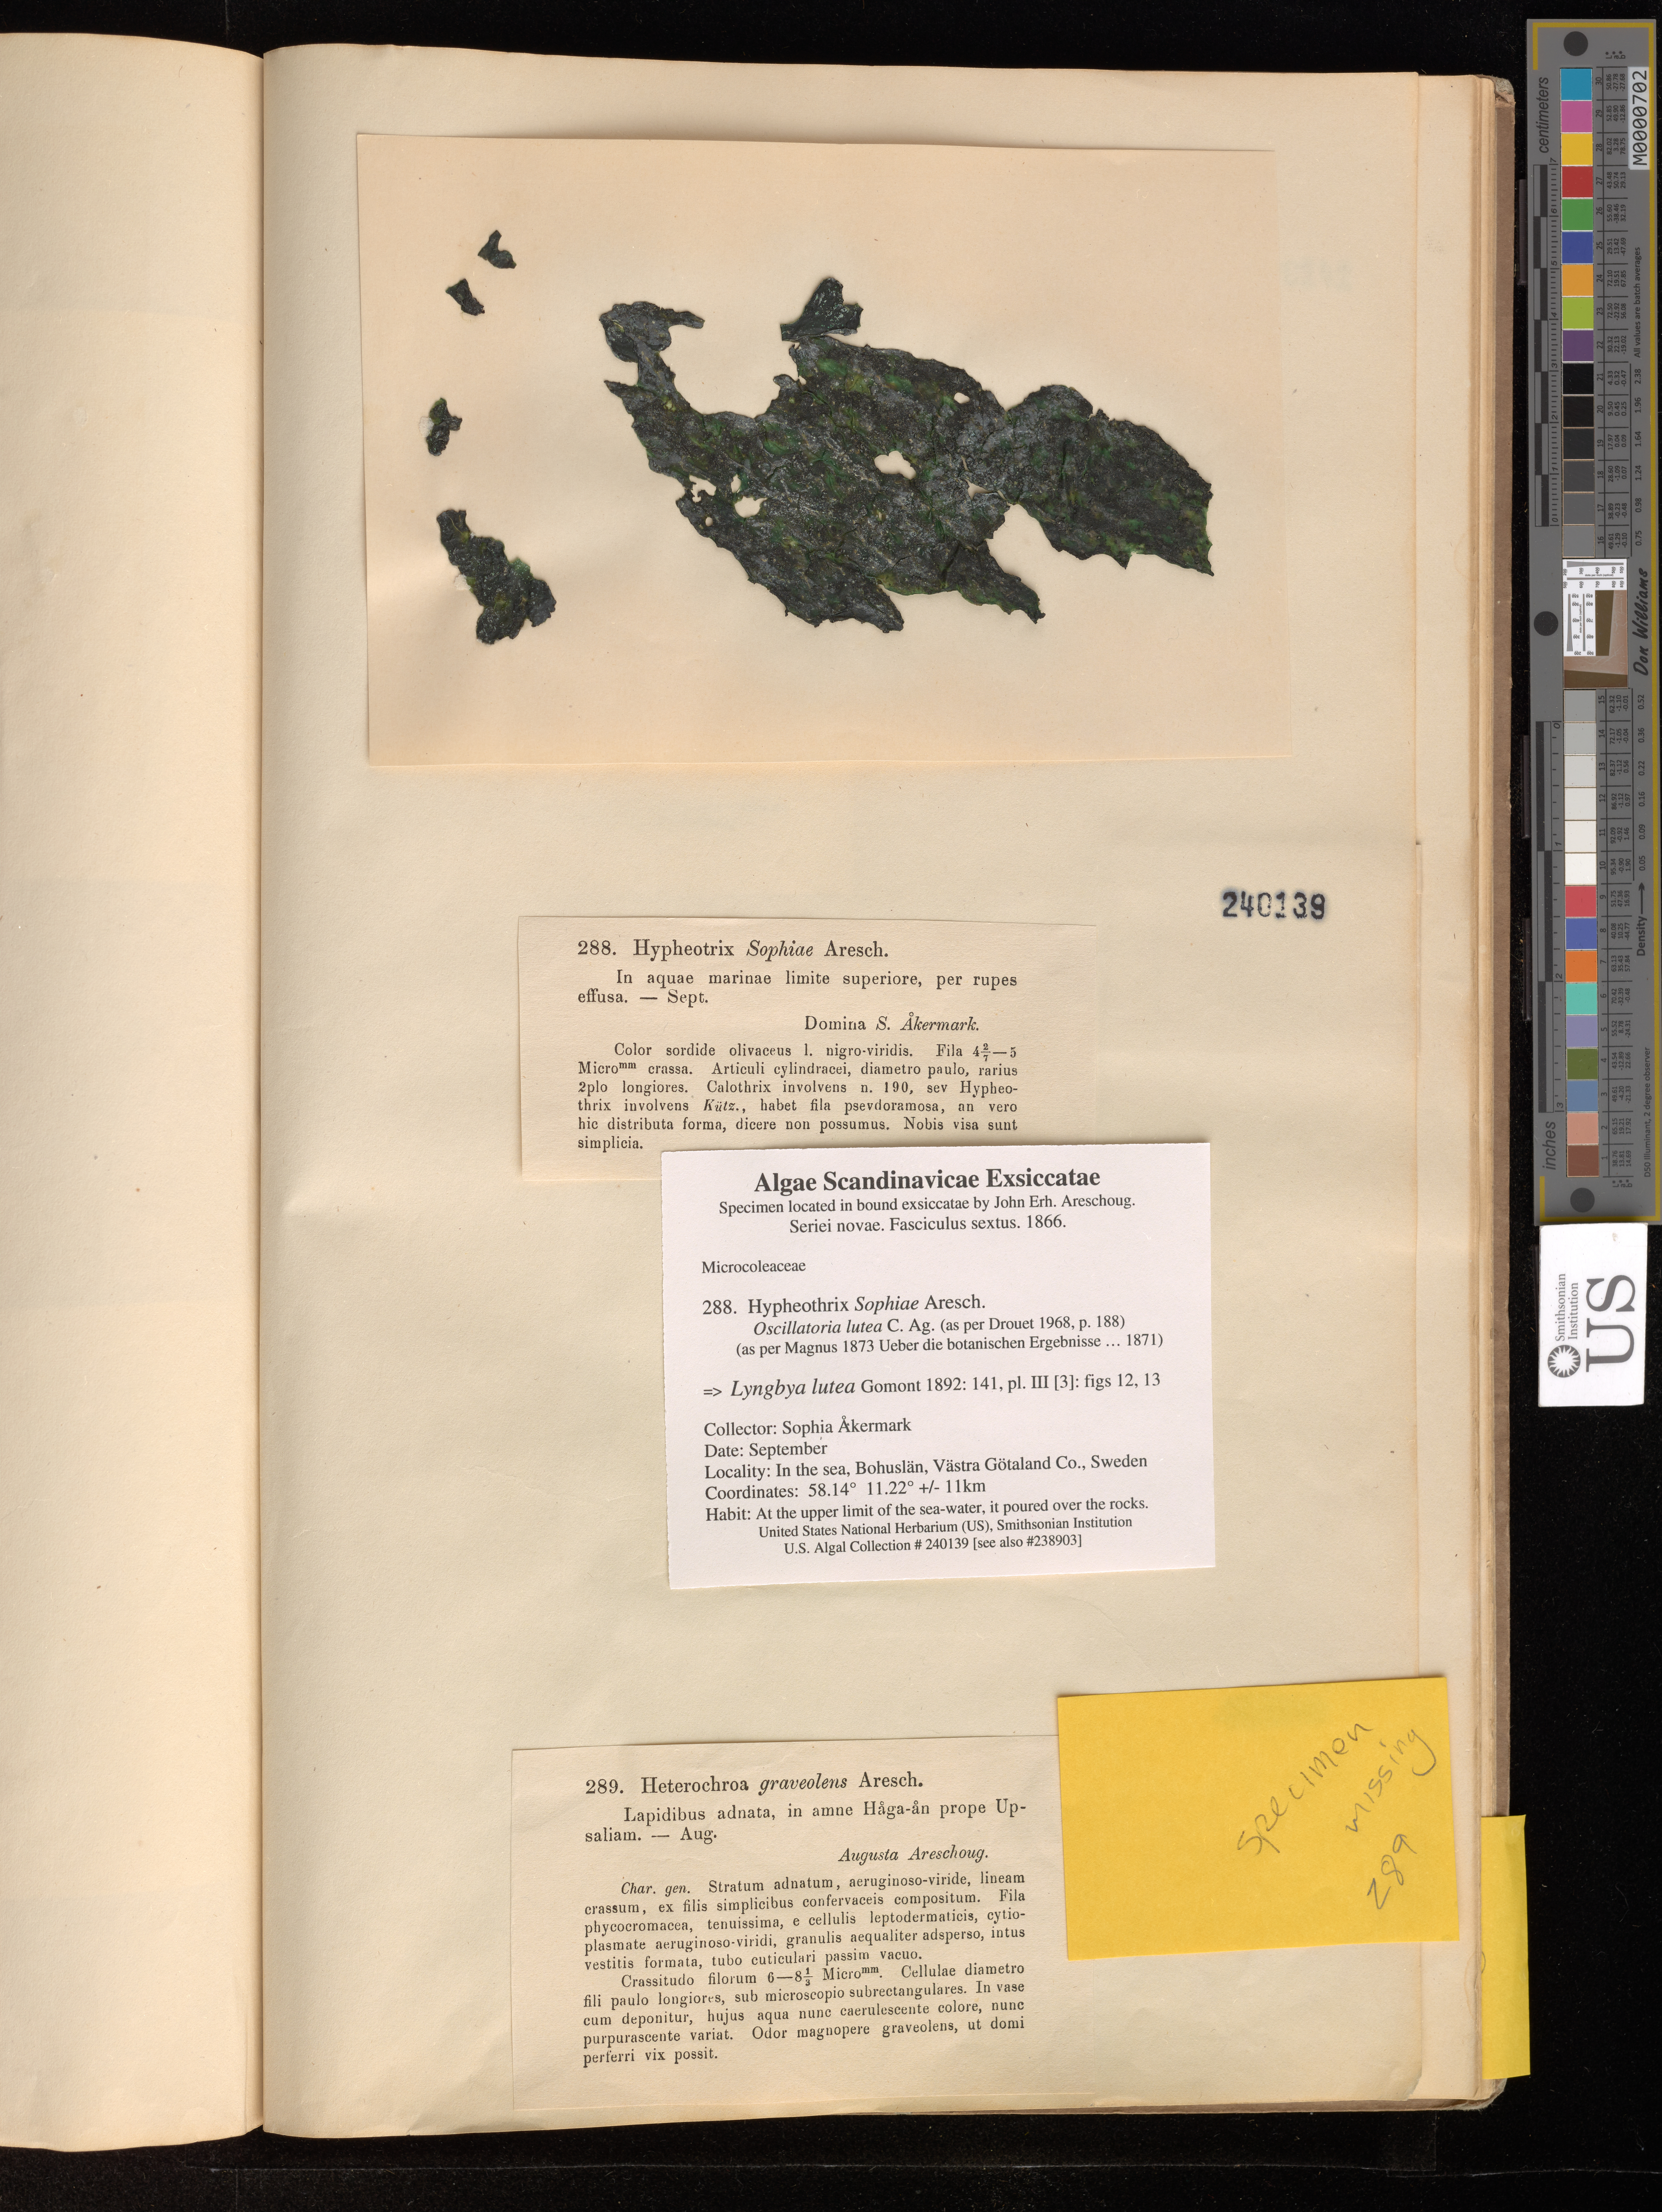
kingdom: Bacteria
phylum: Cyanobacteria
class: Cyanobacteriia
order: Cyanobacteriales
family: Microcoleaceae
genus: Lyngbya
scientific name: Lyngbya lutea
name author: Gomont ex Gomont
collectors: S. Akermark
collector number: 289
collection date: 1866-09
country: Sweden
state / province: Västra Götaland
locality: Bohuslan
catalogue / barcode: US 240139